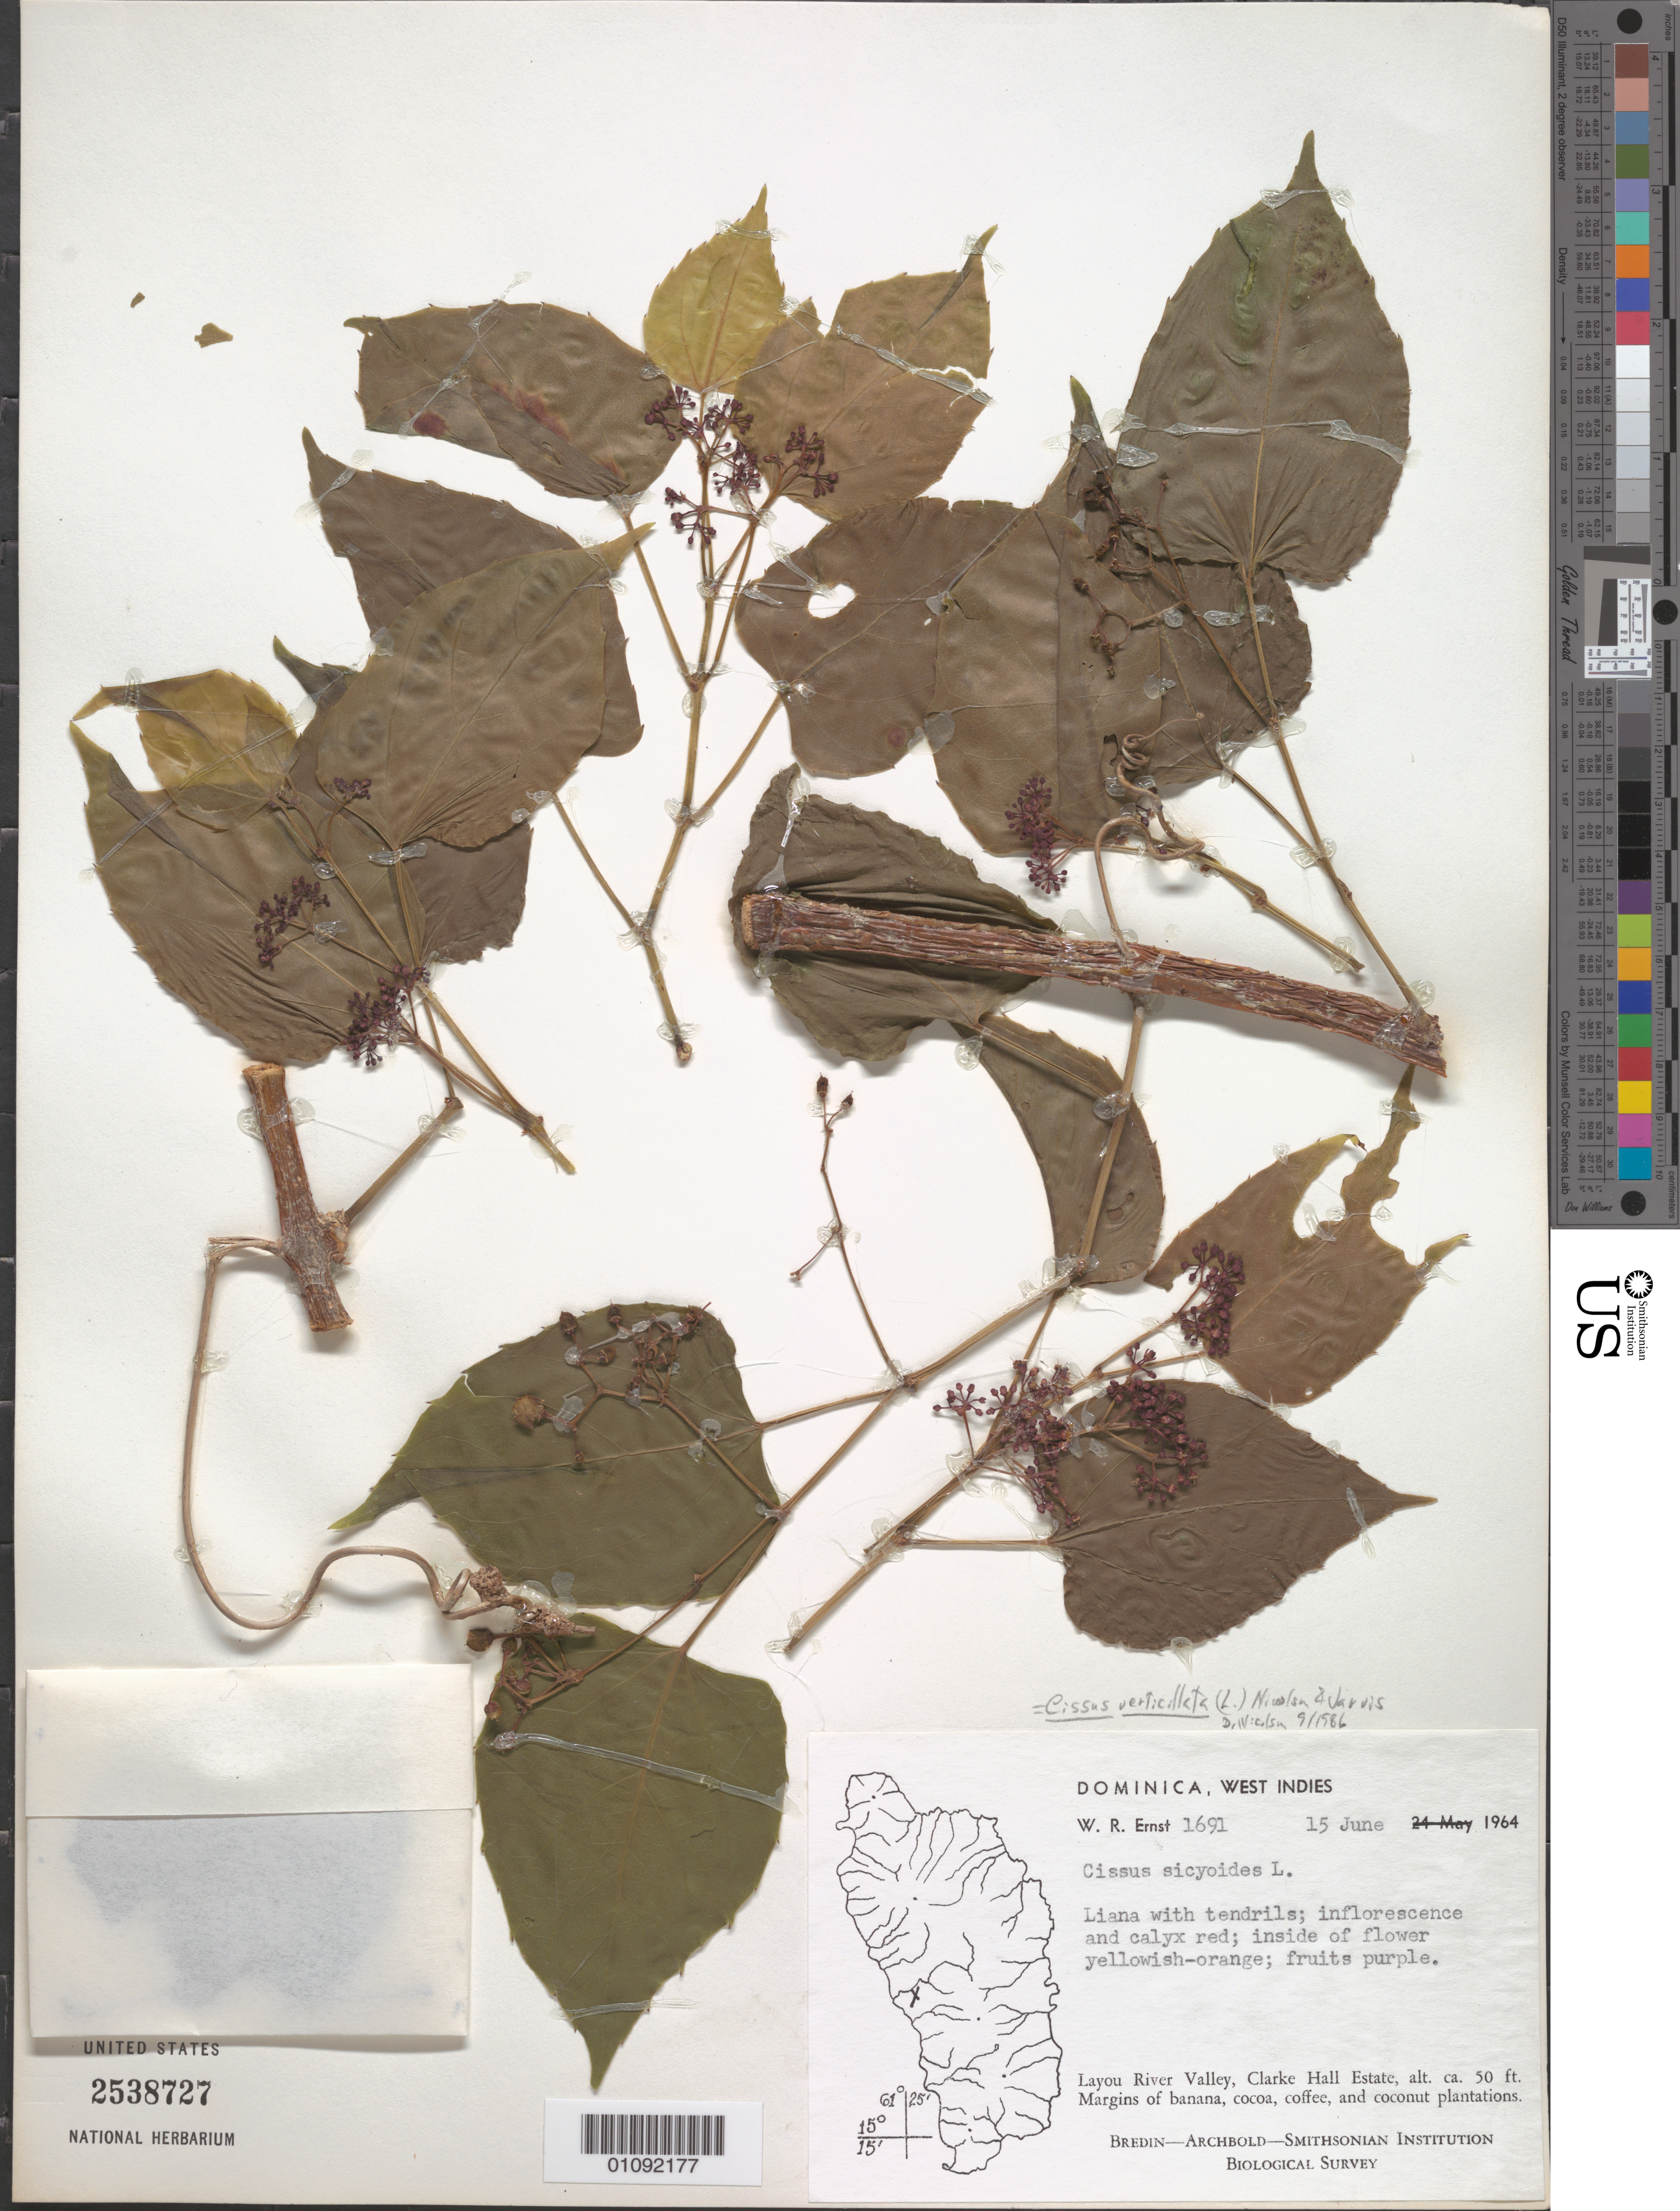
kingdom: Plantae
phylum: Tracheophyta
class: Magnoliopsida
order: Vitales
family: Vitaceae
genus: Cissus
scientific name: Cissus verticillata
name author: (L.) Nicolson & C.E. Jarvis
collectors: W. R. Ernst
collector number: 1691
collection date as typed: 15 Jun 1964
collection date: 1964-06-15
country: Dominica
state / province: St. Joseph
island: Dominica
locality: Layou River Valley, Clarke Hall Estate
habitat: Margins of banana, cocoa, coffee, and coconut plantations.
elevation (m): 15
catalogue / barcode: US 2538727